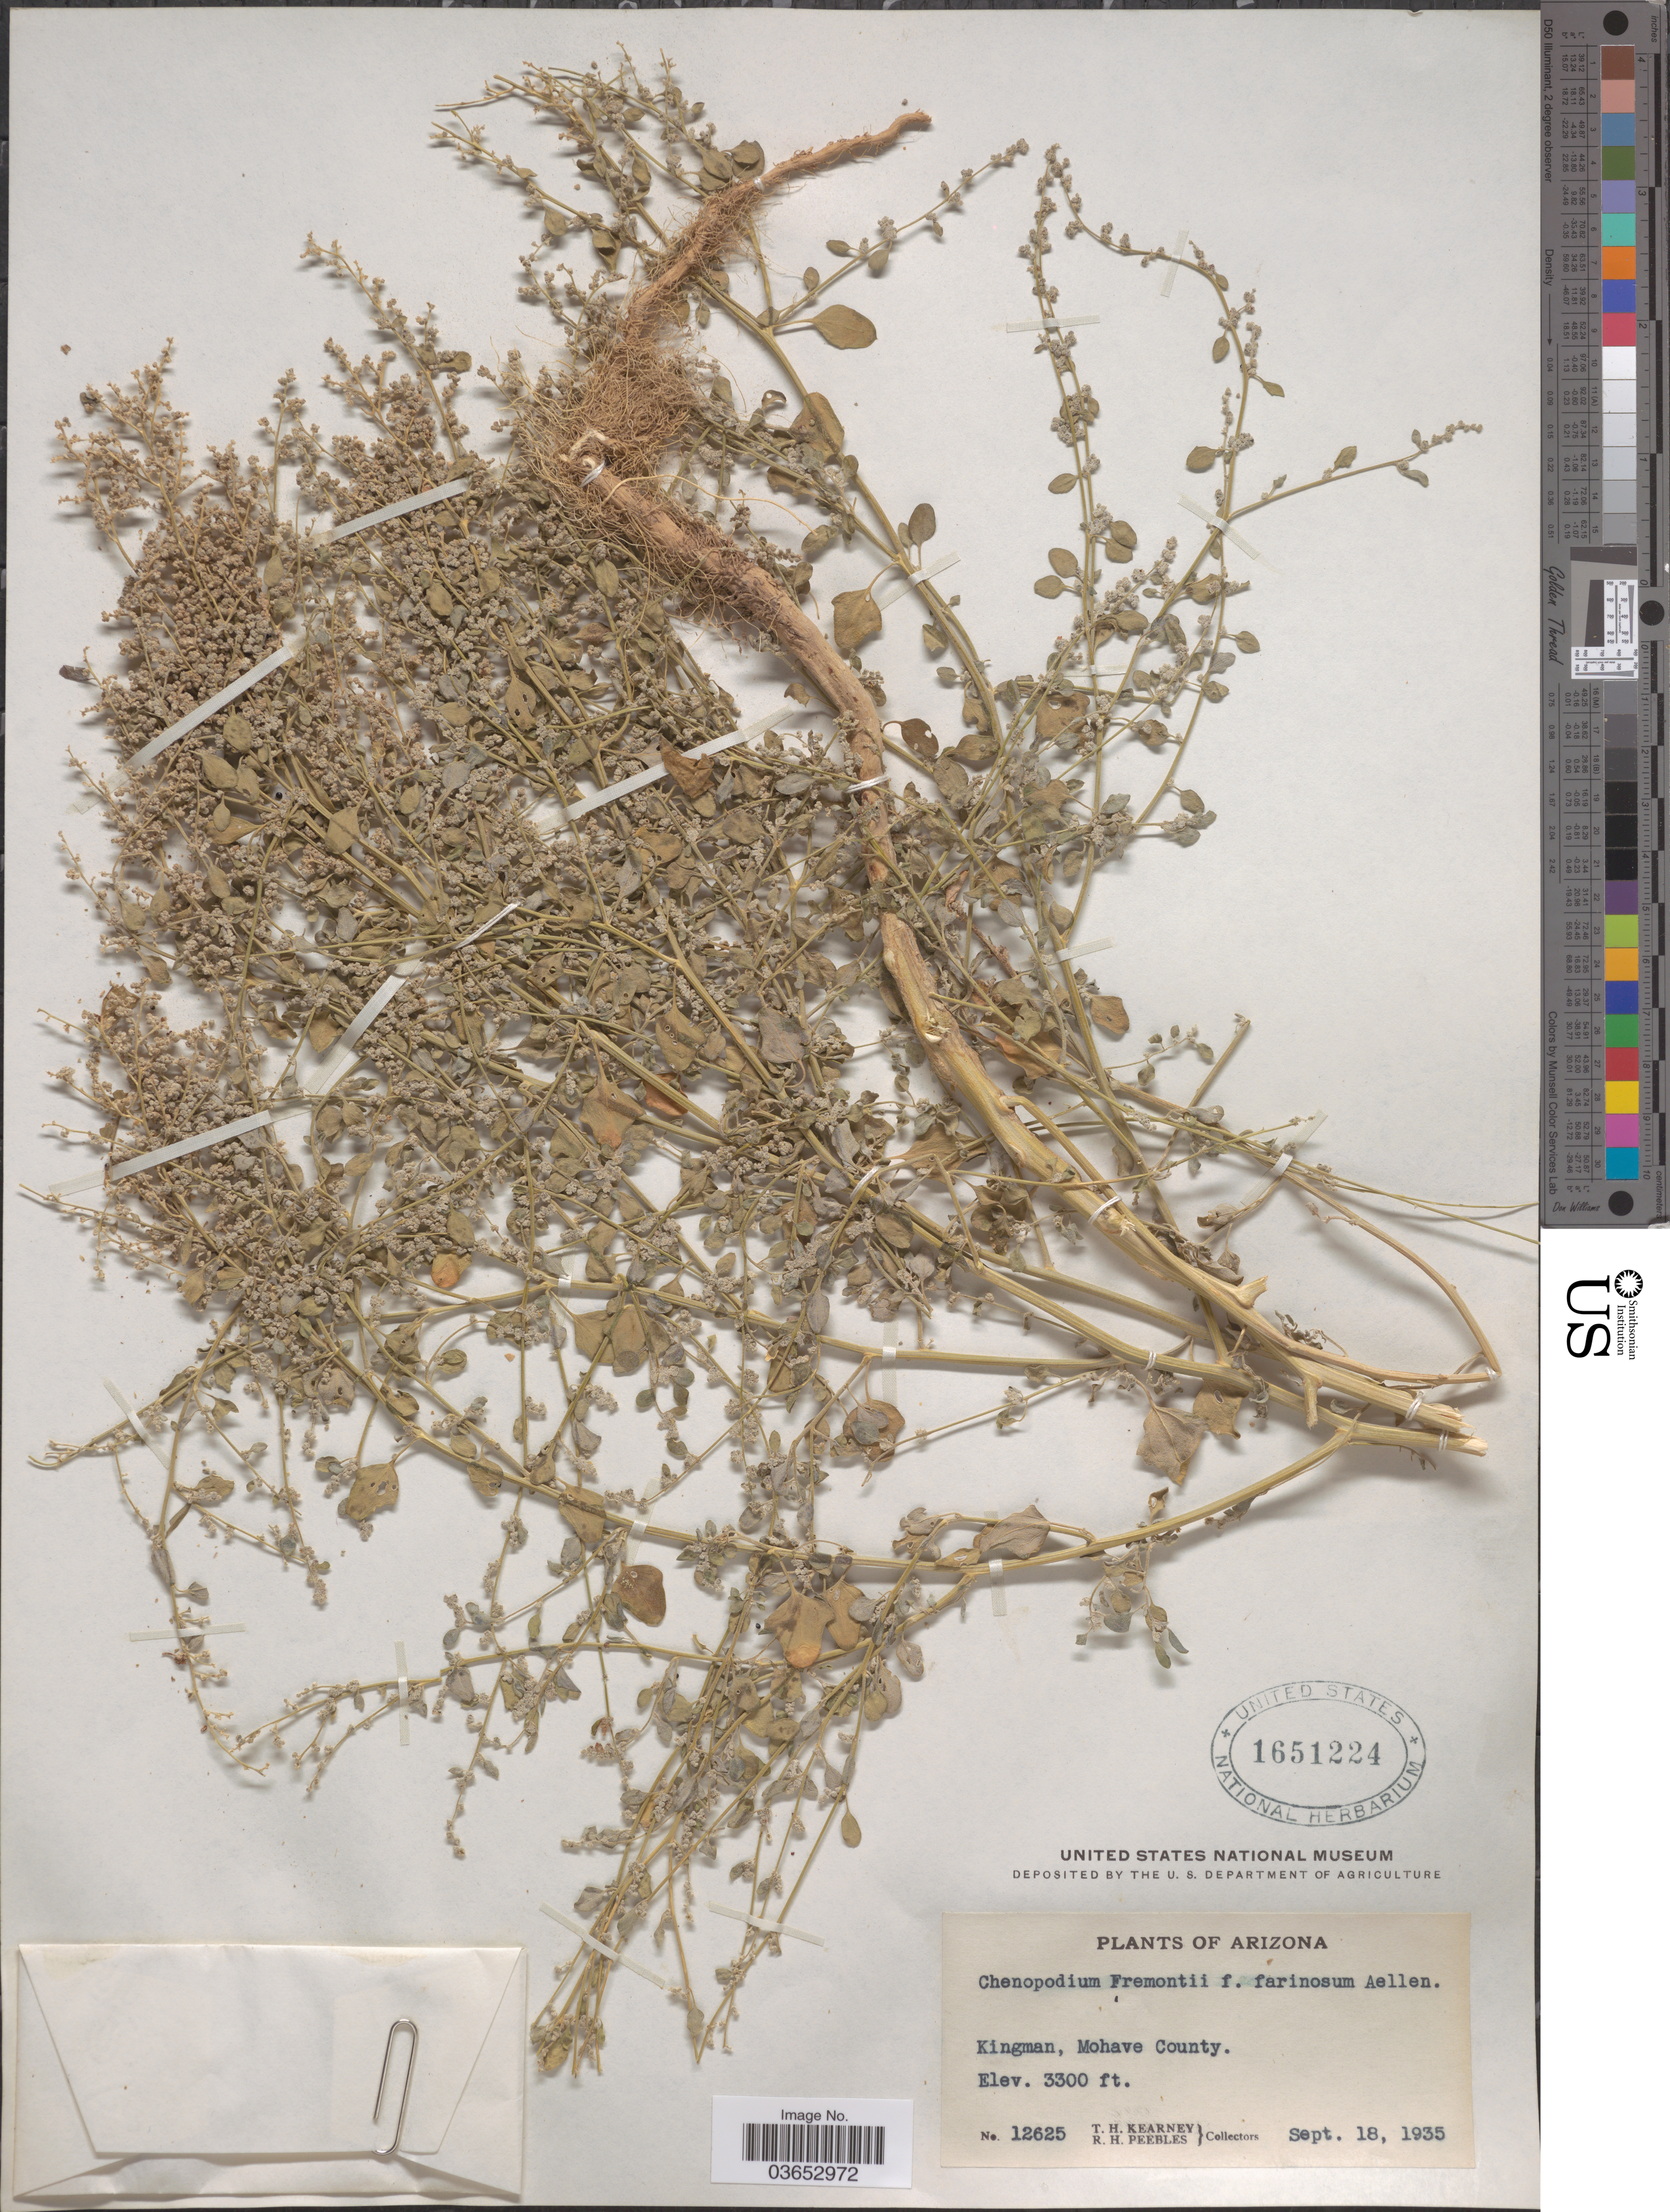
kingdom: Plantae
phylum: Tracheophyta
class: Magnoliopsida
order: Caryophyllales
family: Amaranthaceae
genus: Chenopodium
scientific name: Chenopodium fremontii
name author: S. Watson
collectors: T. H. Kearney & R. H. Peebles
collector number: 12625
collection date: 1935-09-18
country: United States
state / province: Arizona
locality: Kingman, Mohave County.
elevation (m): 1006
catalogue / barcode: US 1651224